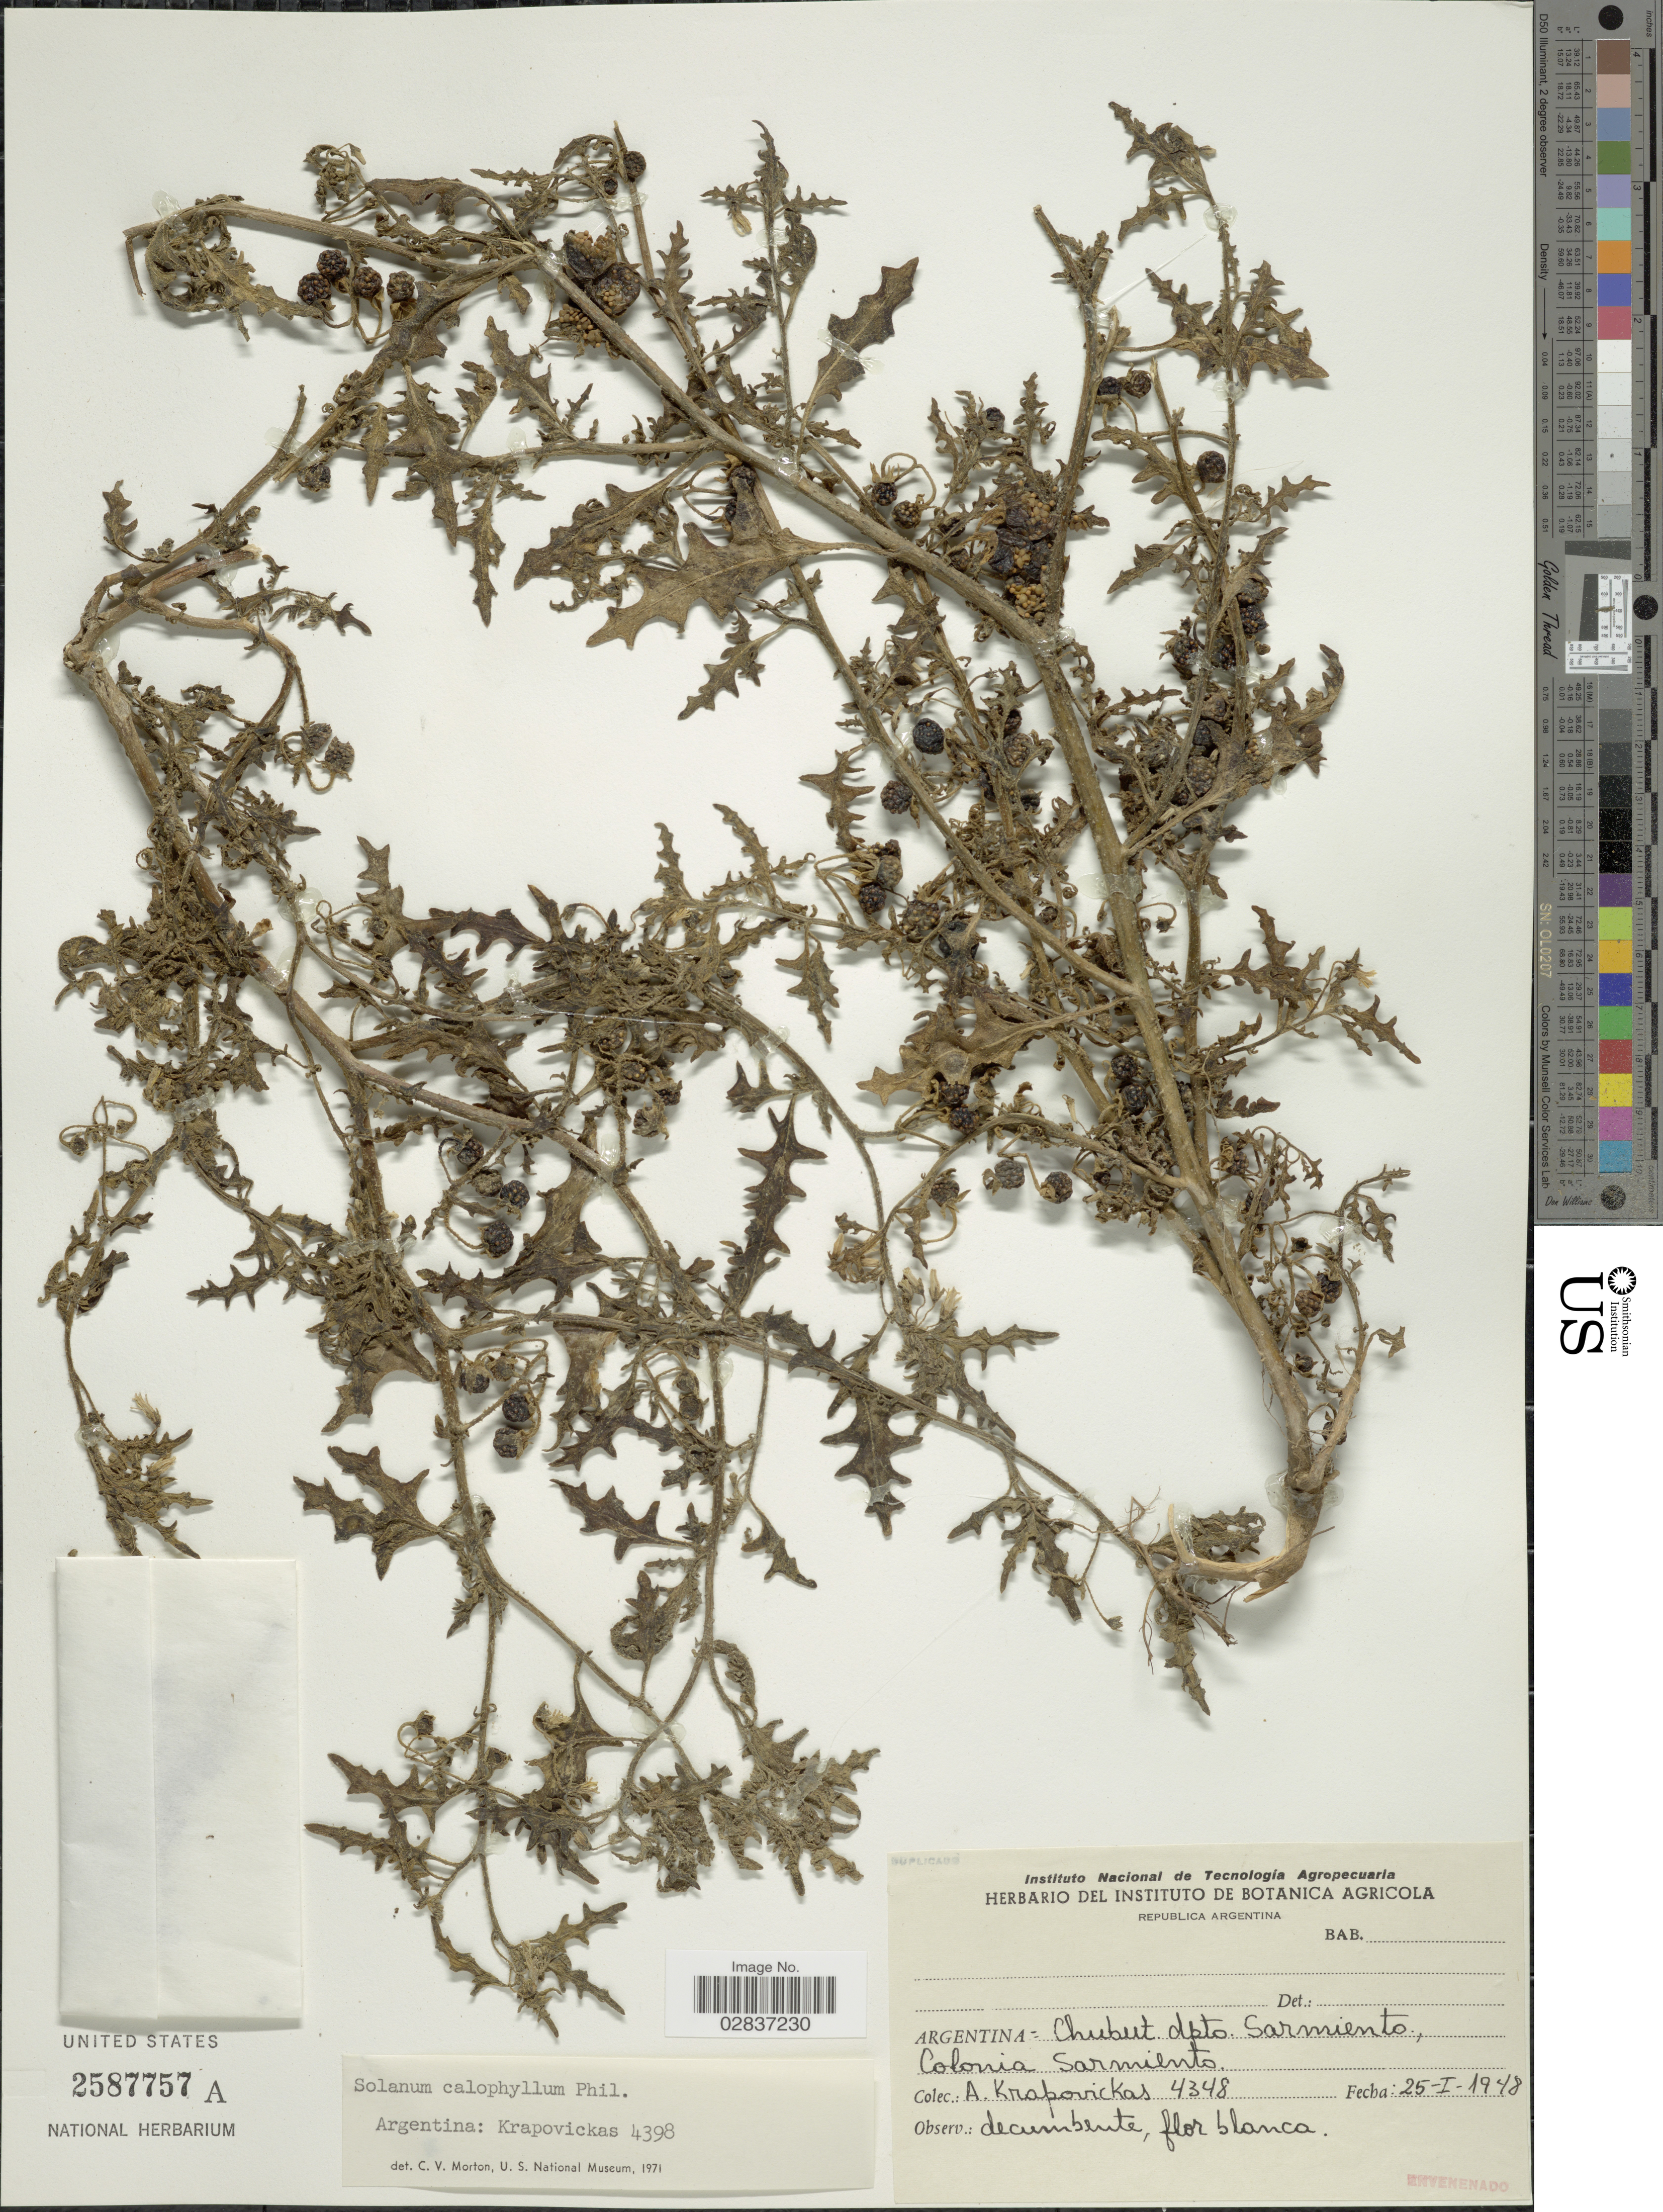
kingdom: Plantae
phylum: Tracheophyta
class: Magnoliopsida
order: Solanales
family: Solanaceae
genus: Solanum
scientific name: Solanum calophyllum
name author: Phil.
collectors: A. Krapovickas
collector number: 4348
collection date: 1948-01-25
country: Argentina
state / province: Chubut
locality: Chubut dpto. Sarmiento, Colonia Sarmiento.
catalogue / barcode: US 2587757A